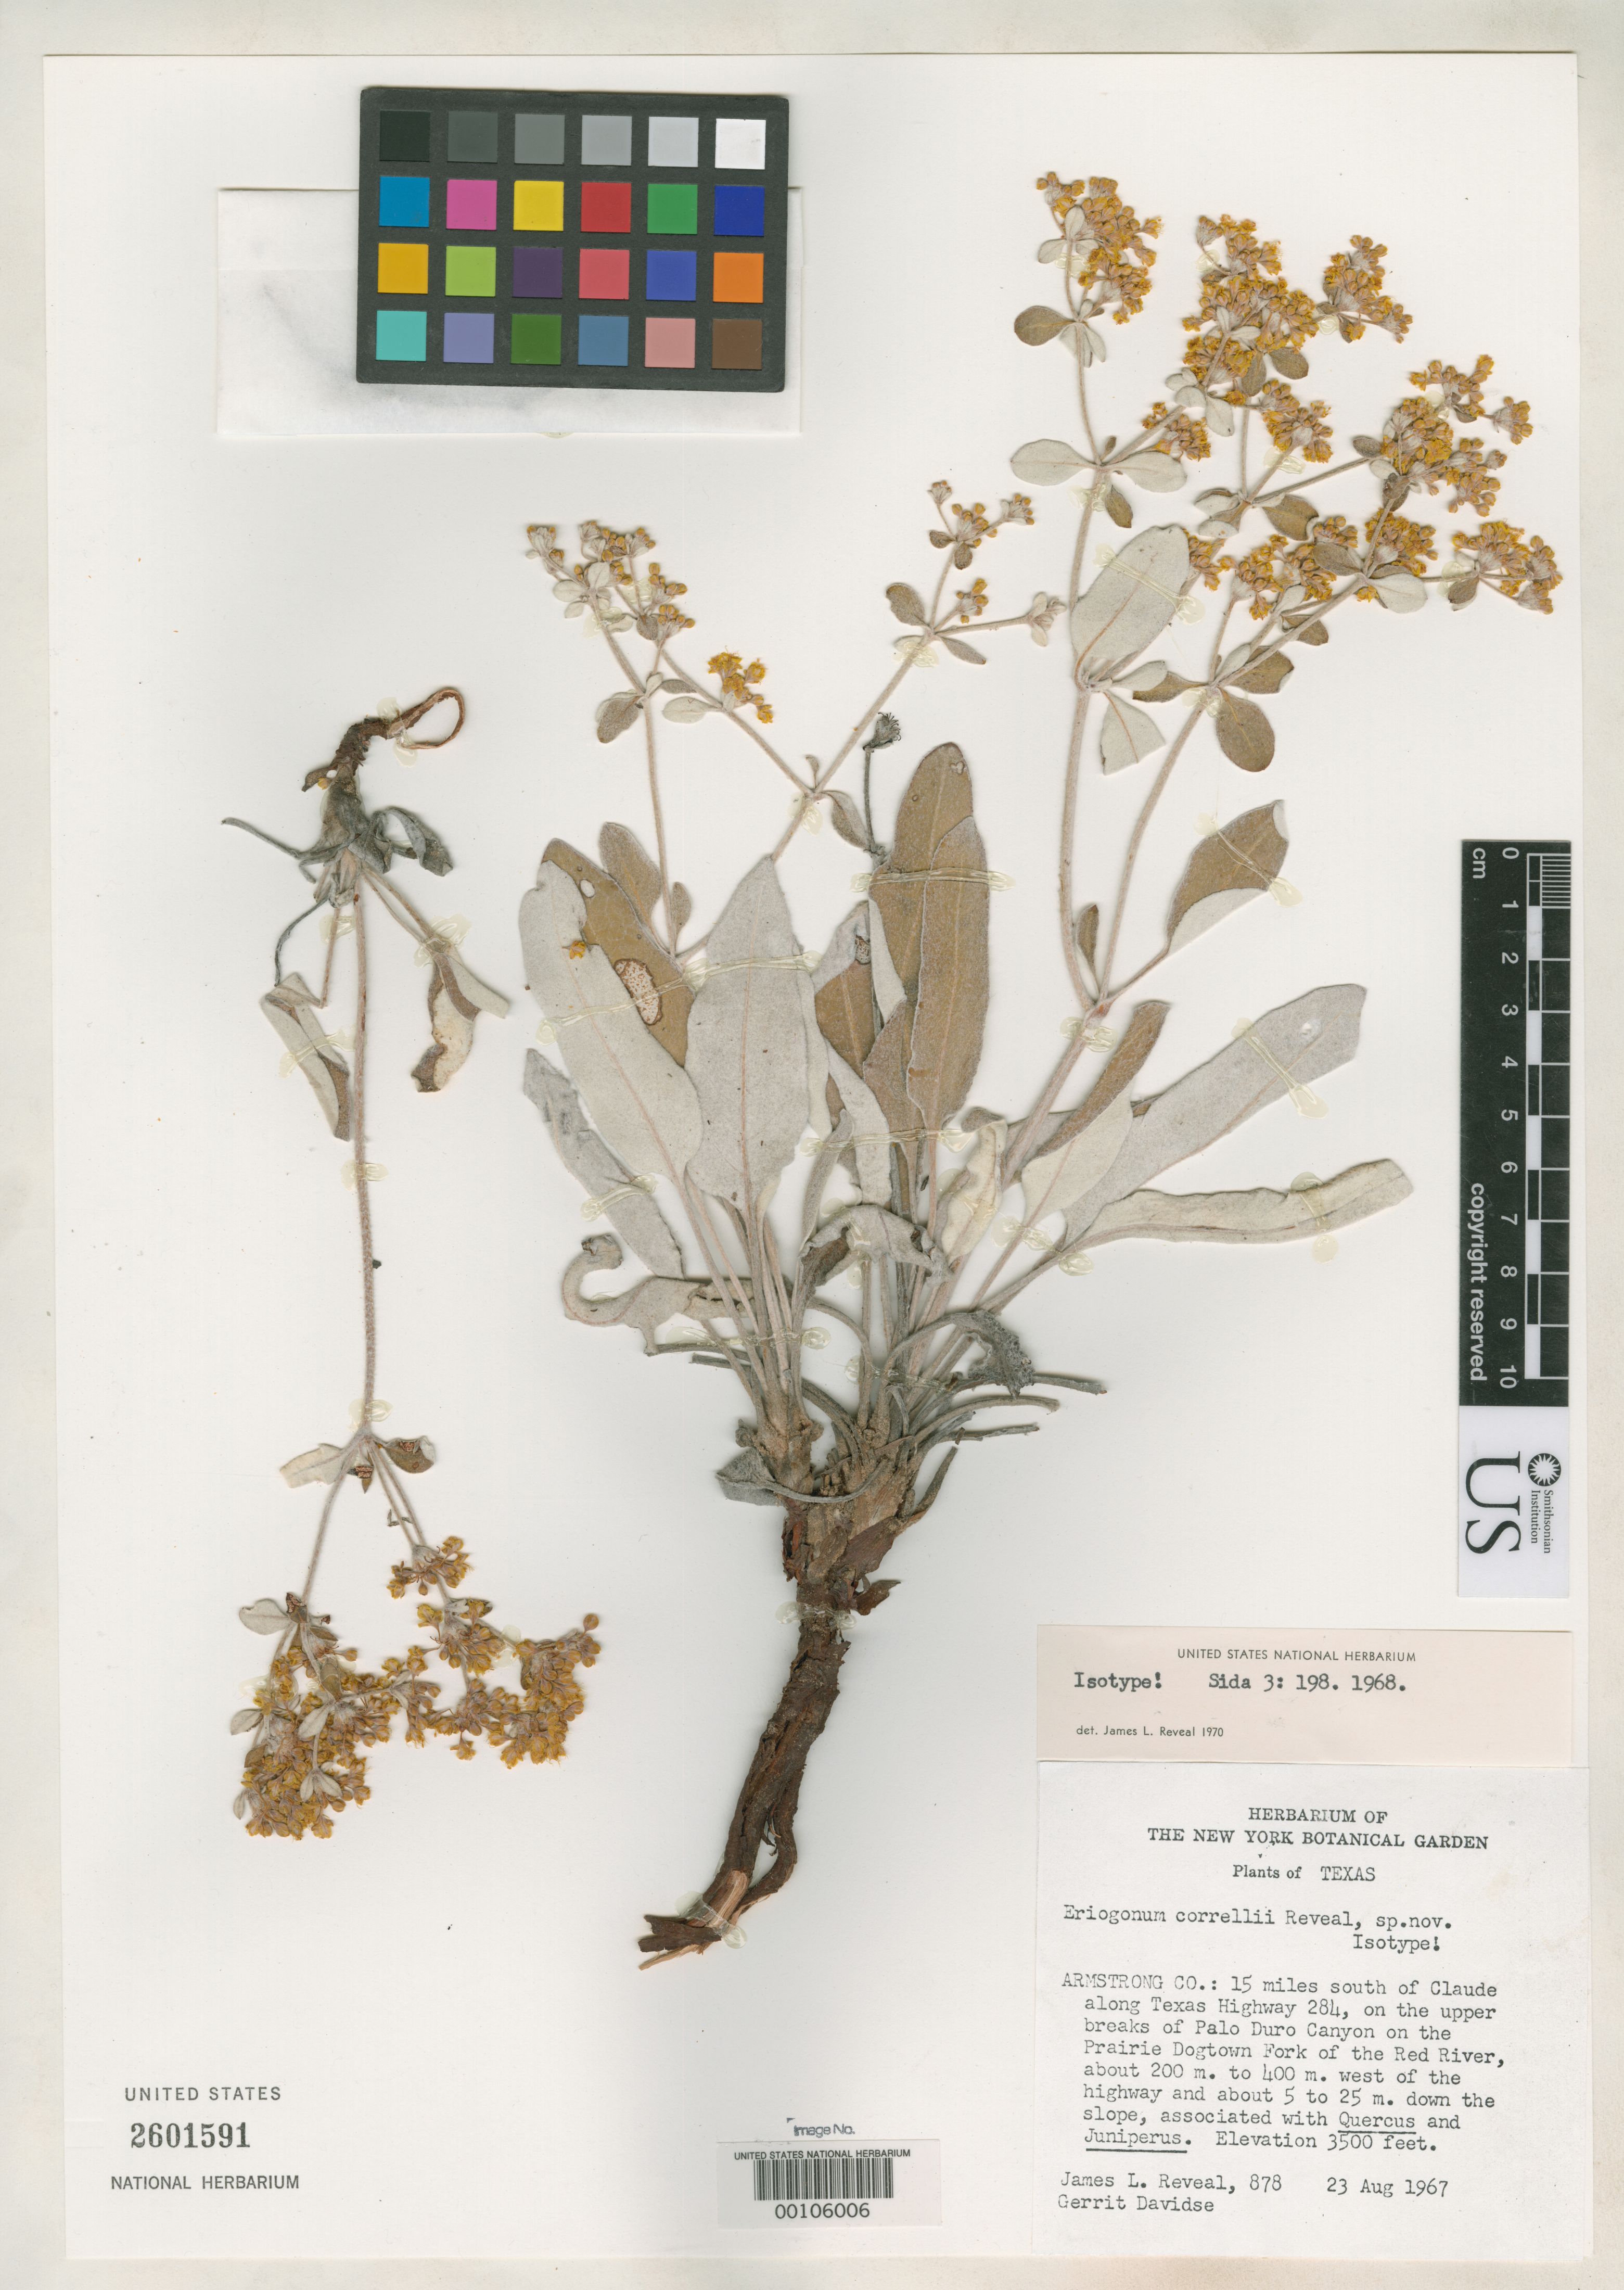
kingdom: Plantae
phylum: Tracheophyta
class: Magnoliopsida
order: Caryophyllales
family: Polygonaceae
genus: Eriogonum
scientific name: Eriogonum correllii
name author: Reveal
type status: Isotype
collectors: J. L. Reveal & G. Davidse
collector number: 878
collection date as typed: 23 Aug 1967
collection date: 1967-08-23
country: United States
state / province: Texas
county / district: Armstrong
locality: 15 miles S of Claude along Texas Hwy 284, palo Duro Canyon, prairie Dogtown fork of Red River; alt. 3500 ft.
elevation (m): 1067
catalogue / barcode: US 2601591